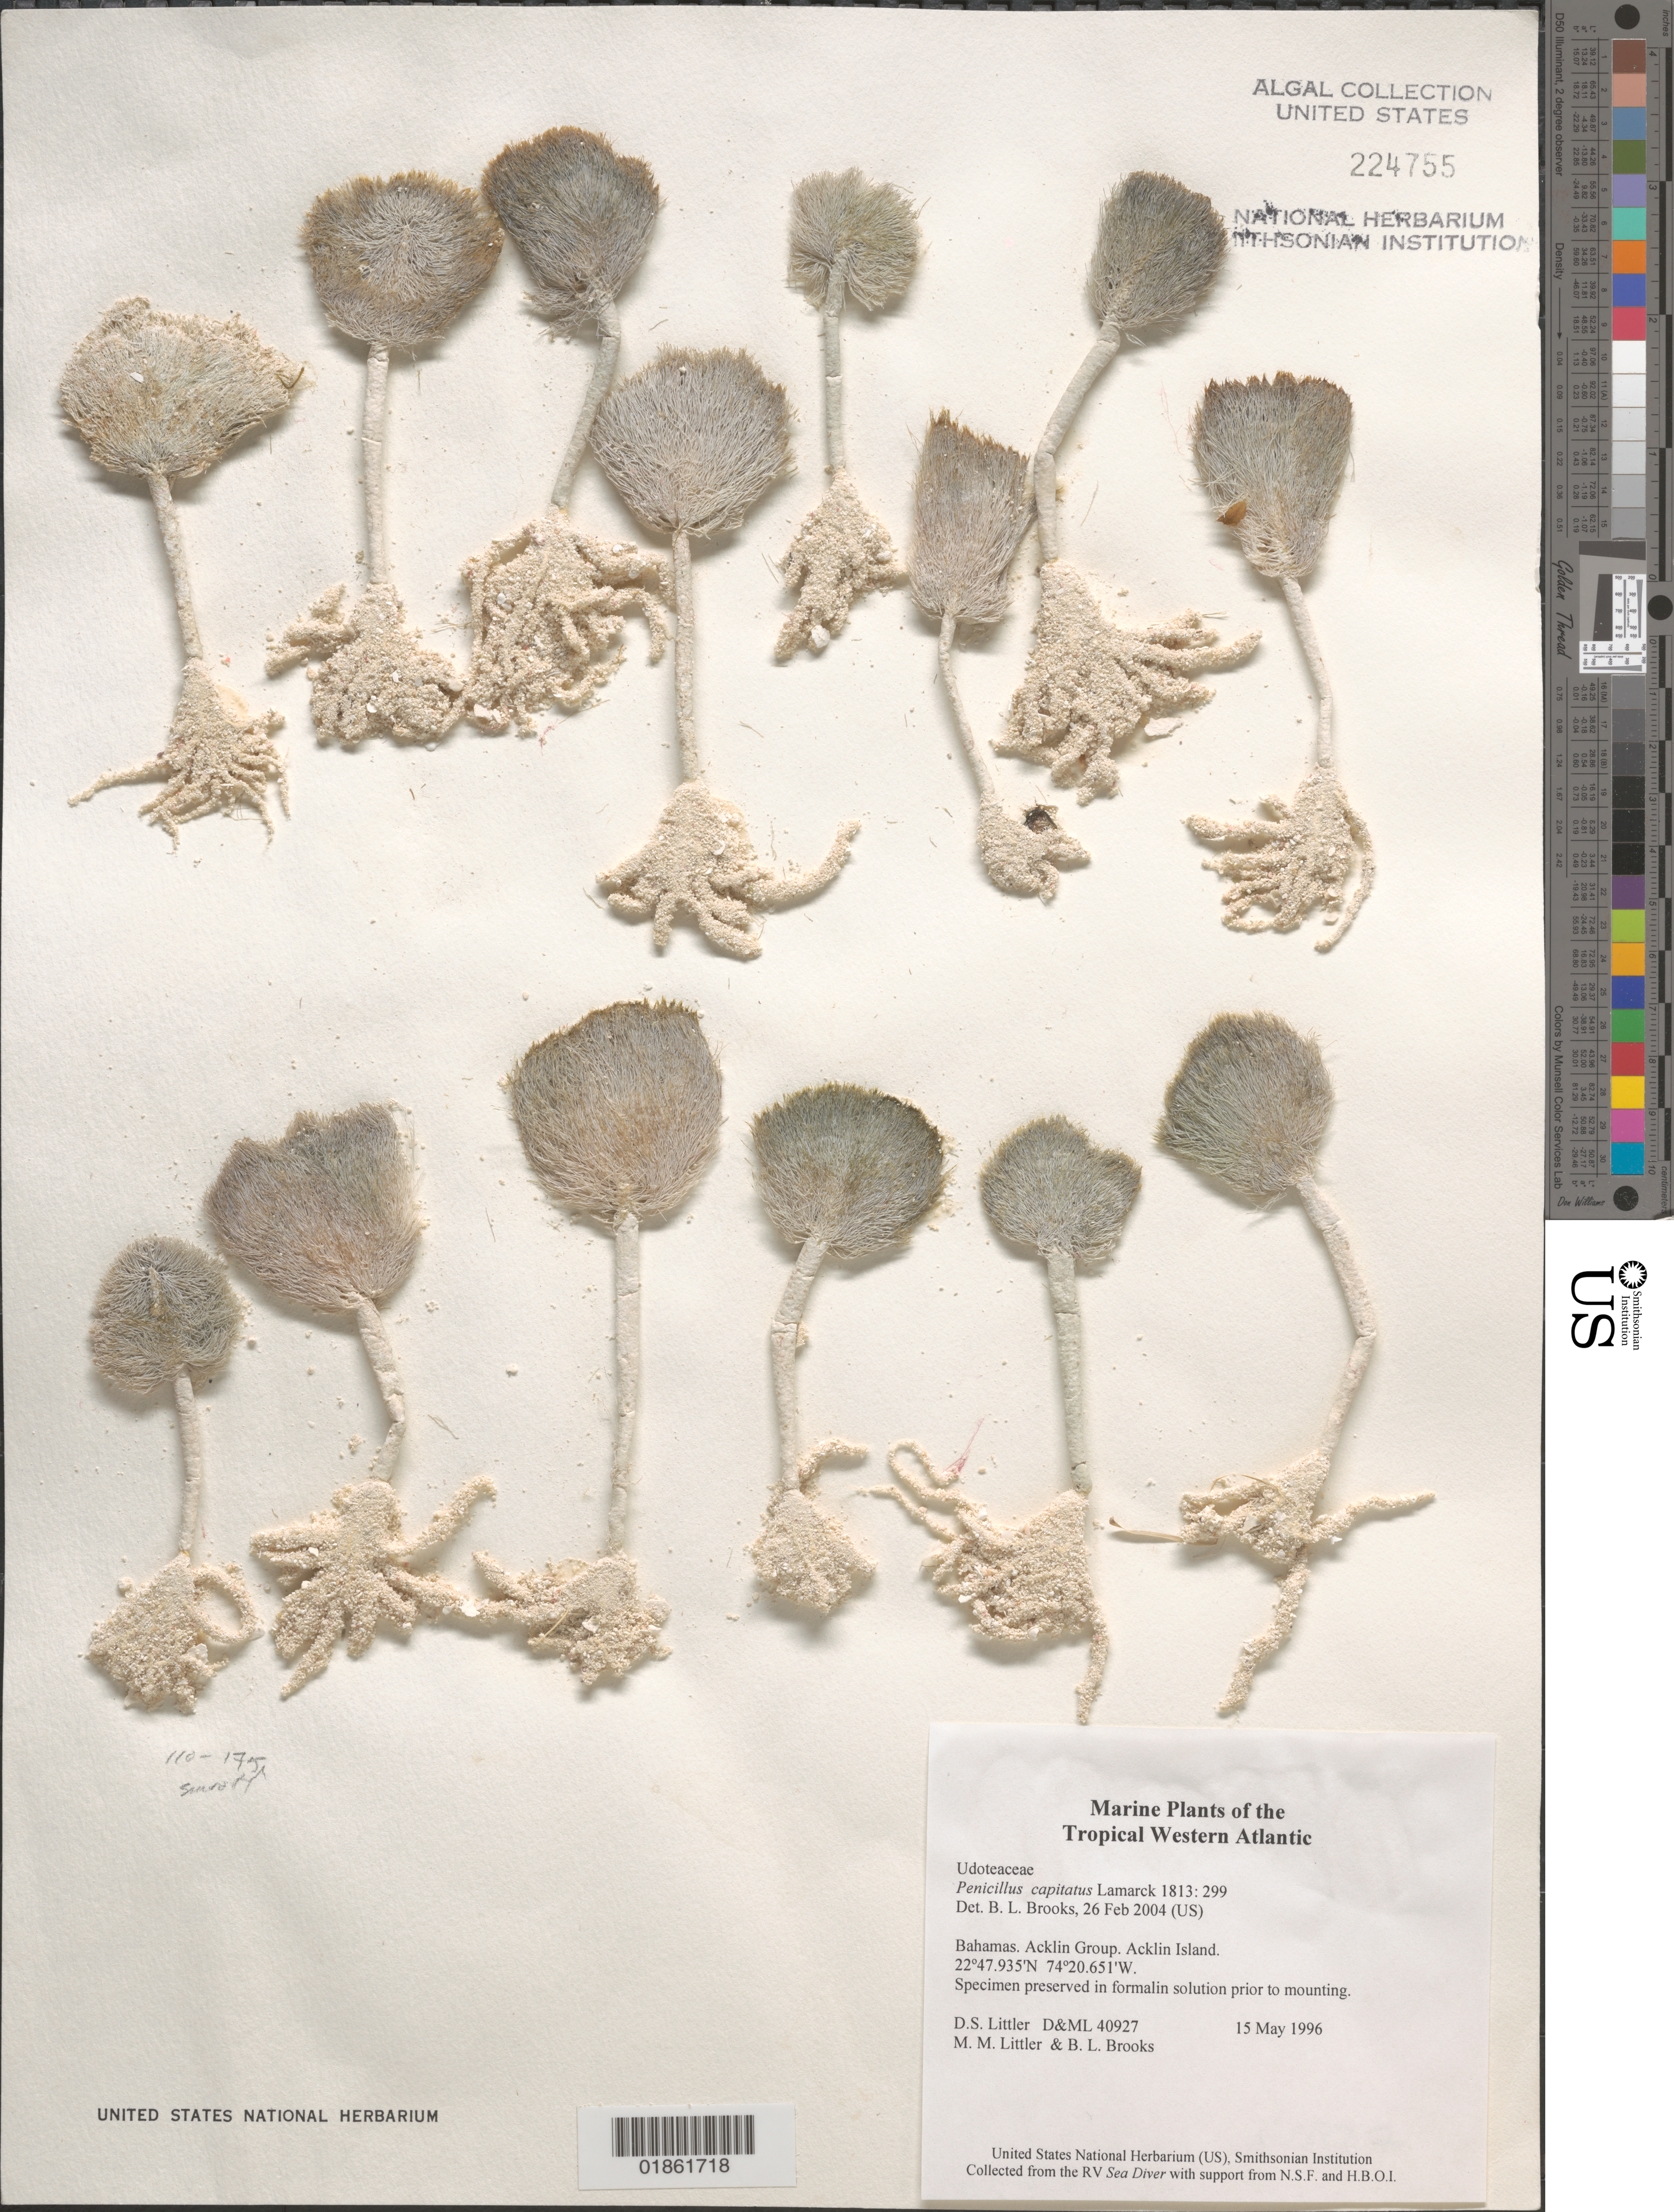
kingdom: Plantae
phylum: Chlorophyta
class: Ulvophyceae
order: Bryopsidales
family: Udoteaceae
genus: Penicillus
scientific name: Penicillus sp.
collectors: D. S. Littler & M. M. Littler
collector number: D&ML 40927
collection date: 1996-05-16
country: Bahamas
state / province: Crooked Island and Long Cay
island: Crooked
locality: Acklin Is. NW Crooked Is.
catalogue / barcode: US 224755